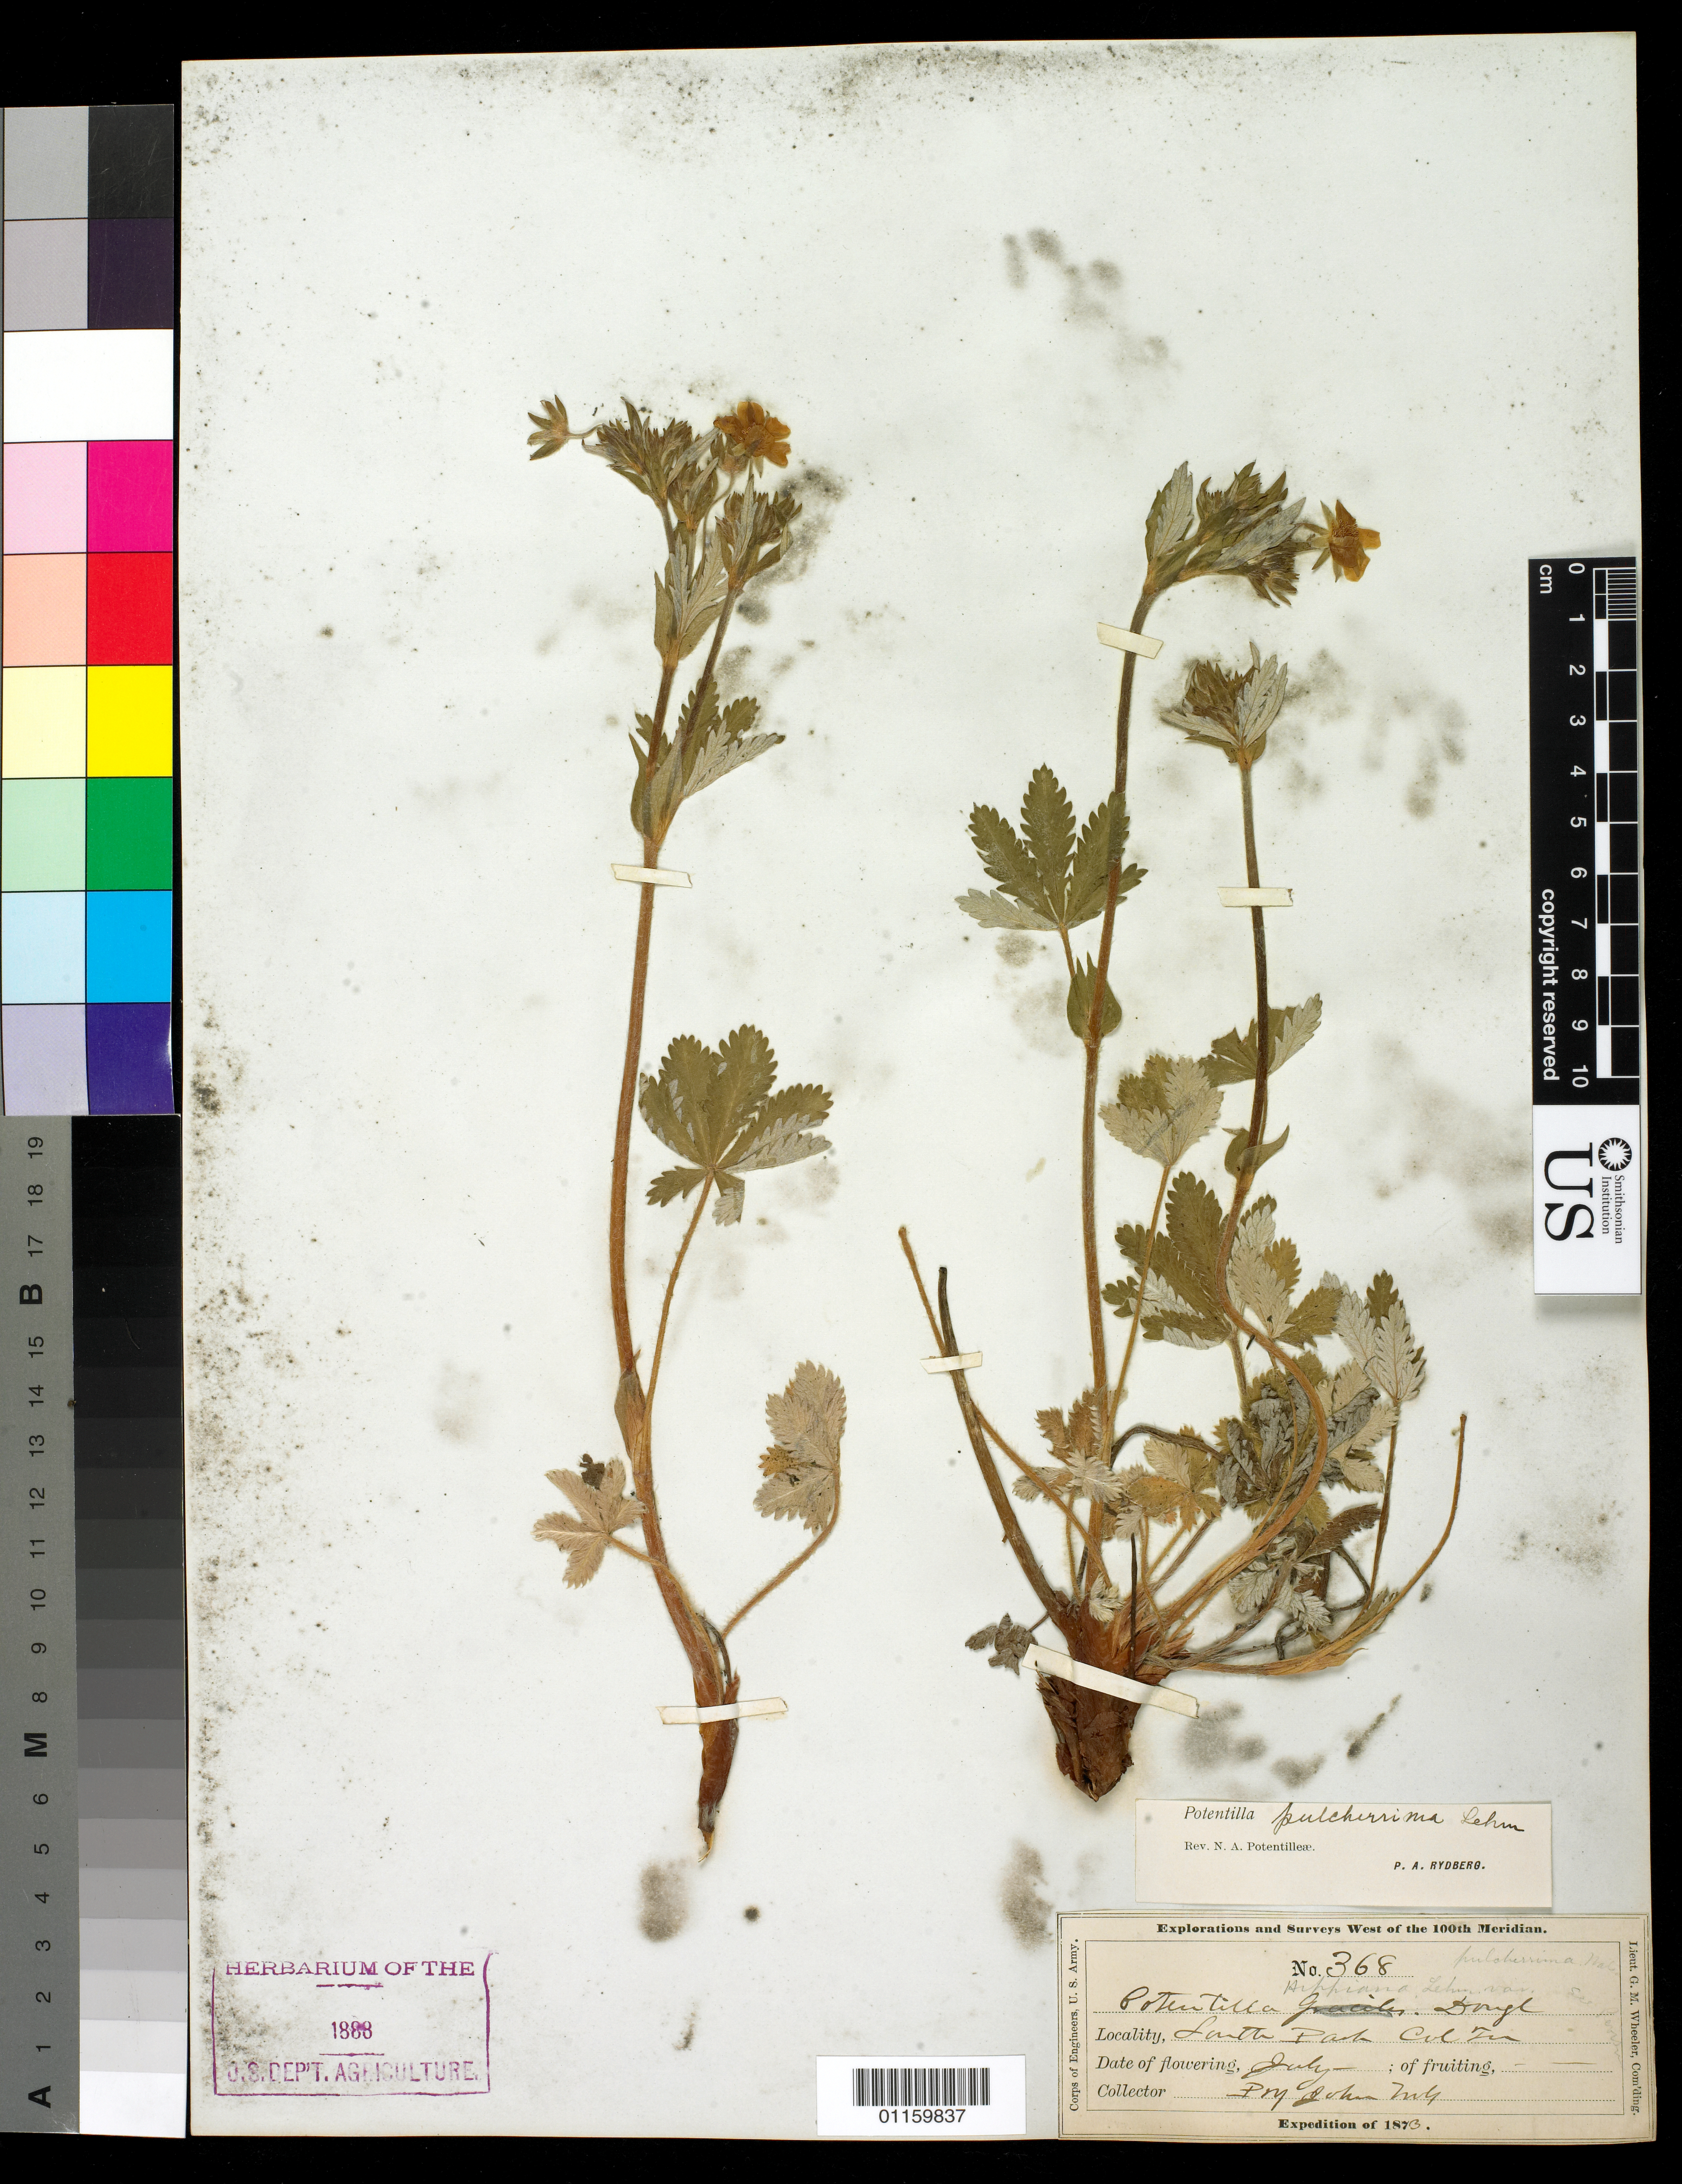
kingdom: Plantae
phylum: Tracheophyta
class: Magnoliopsida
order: Rosales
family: Rosaceae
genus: Potentilla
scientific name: Potentilla pulcherrima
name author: Lehm.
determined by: Rydberg, P. A.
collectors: J. Wolf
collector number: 368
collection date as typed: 1873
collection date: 1873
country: United States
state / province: Colorado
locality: South Park, Col Ter